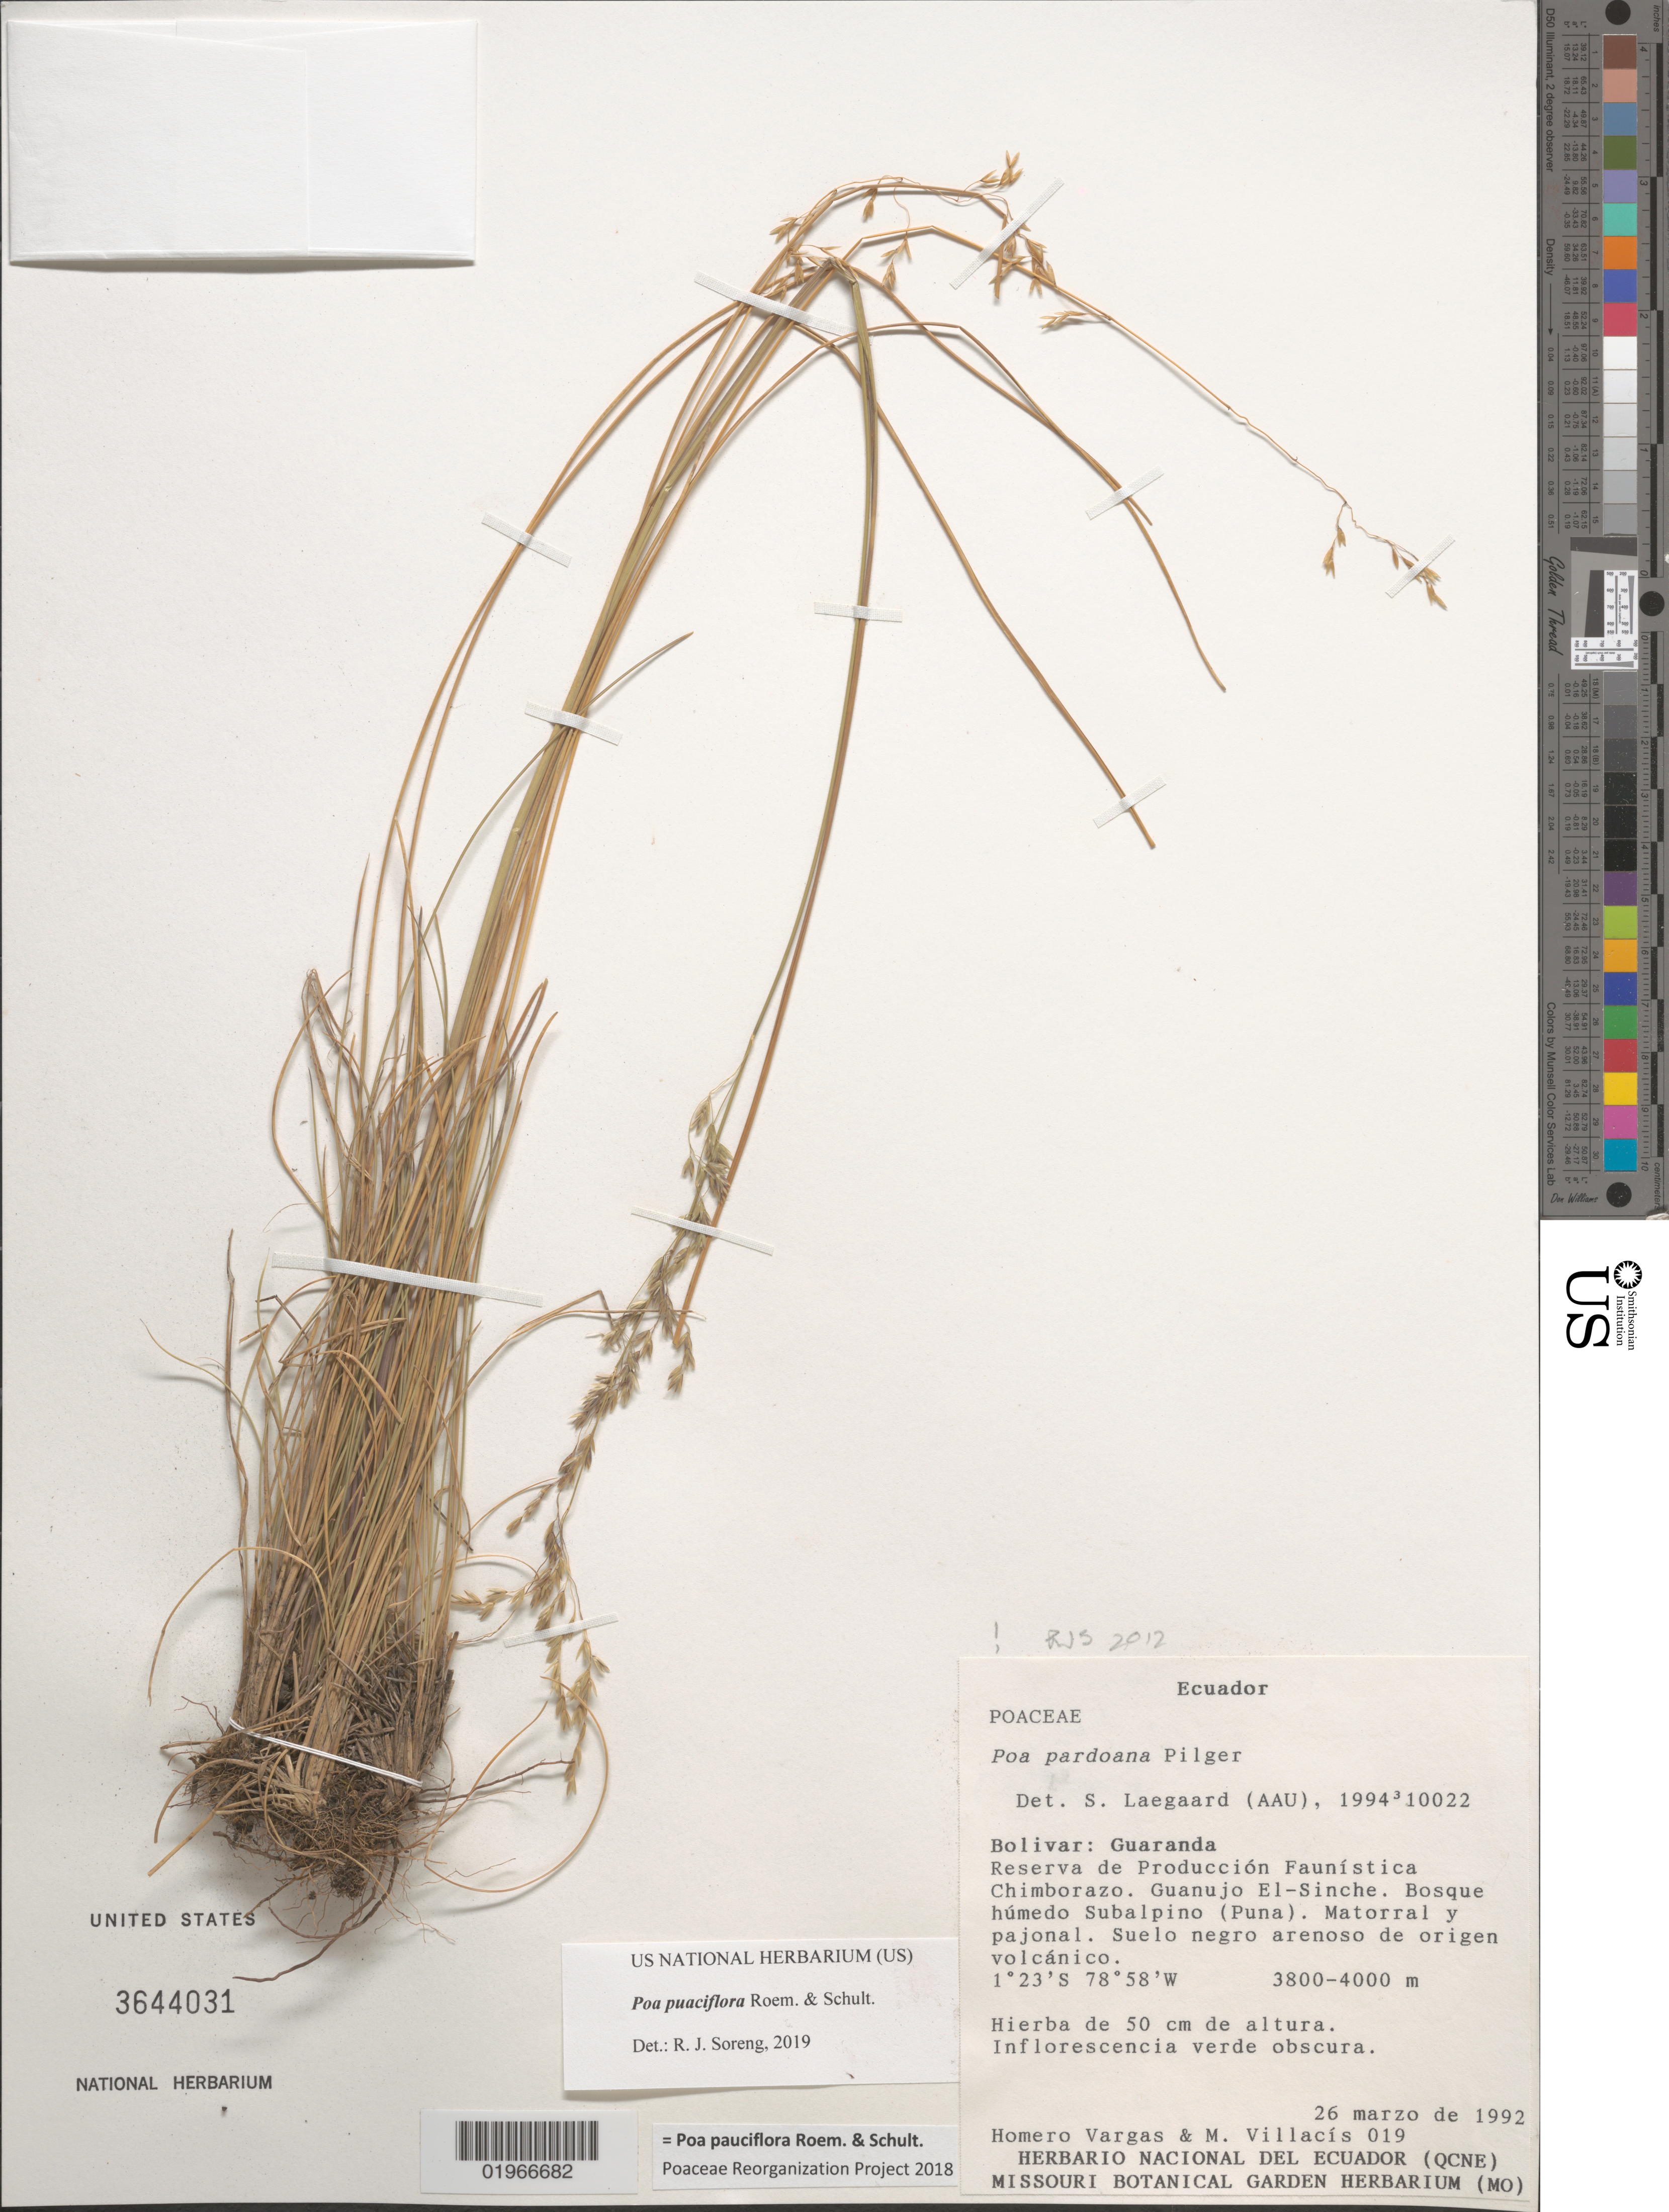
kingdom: Plantae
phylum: Tracheophyta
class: Liliopsida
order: Poales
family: Poaceae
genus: Poa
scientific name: Poa pauciflora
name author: Roem. & Schult.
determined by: Soreng, Robert J., Research Associate (BOT), Smithsonian Institution - National Museum of Natural History (UNITED STATES)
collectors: H. Vargas & M. Villacis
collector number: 019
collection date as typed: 26 marzo de 1992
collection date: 1992-03-26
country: Ecuador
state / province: Bolivar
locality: Reserva de producción Faunística, Chimborazo. Guanujo El-Sinche.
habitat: Bosque húmedo Subalpino (Puna). Matorral y pajonal. Suelo negro arenoso de origen vólcanico.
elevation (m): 3800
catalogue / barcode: US 3644031